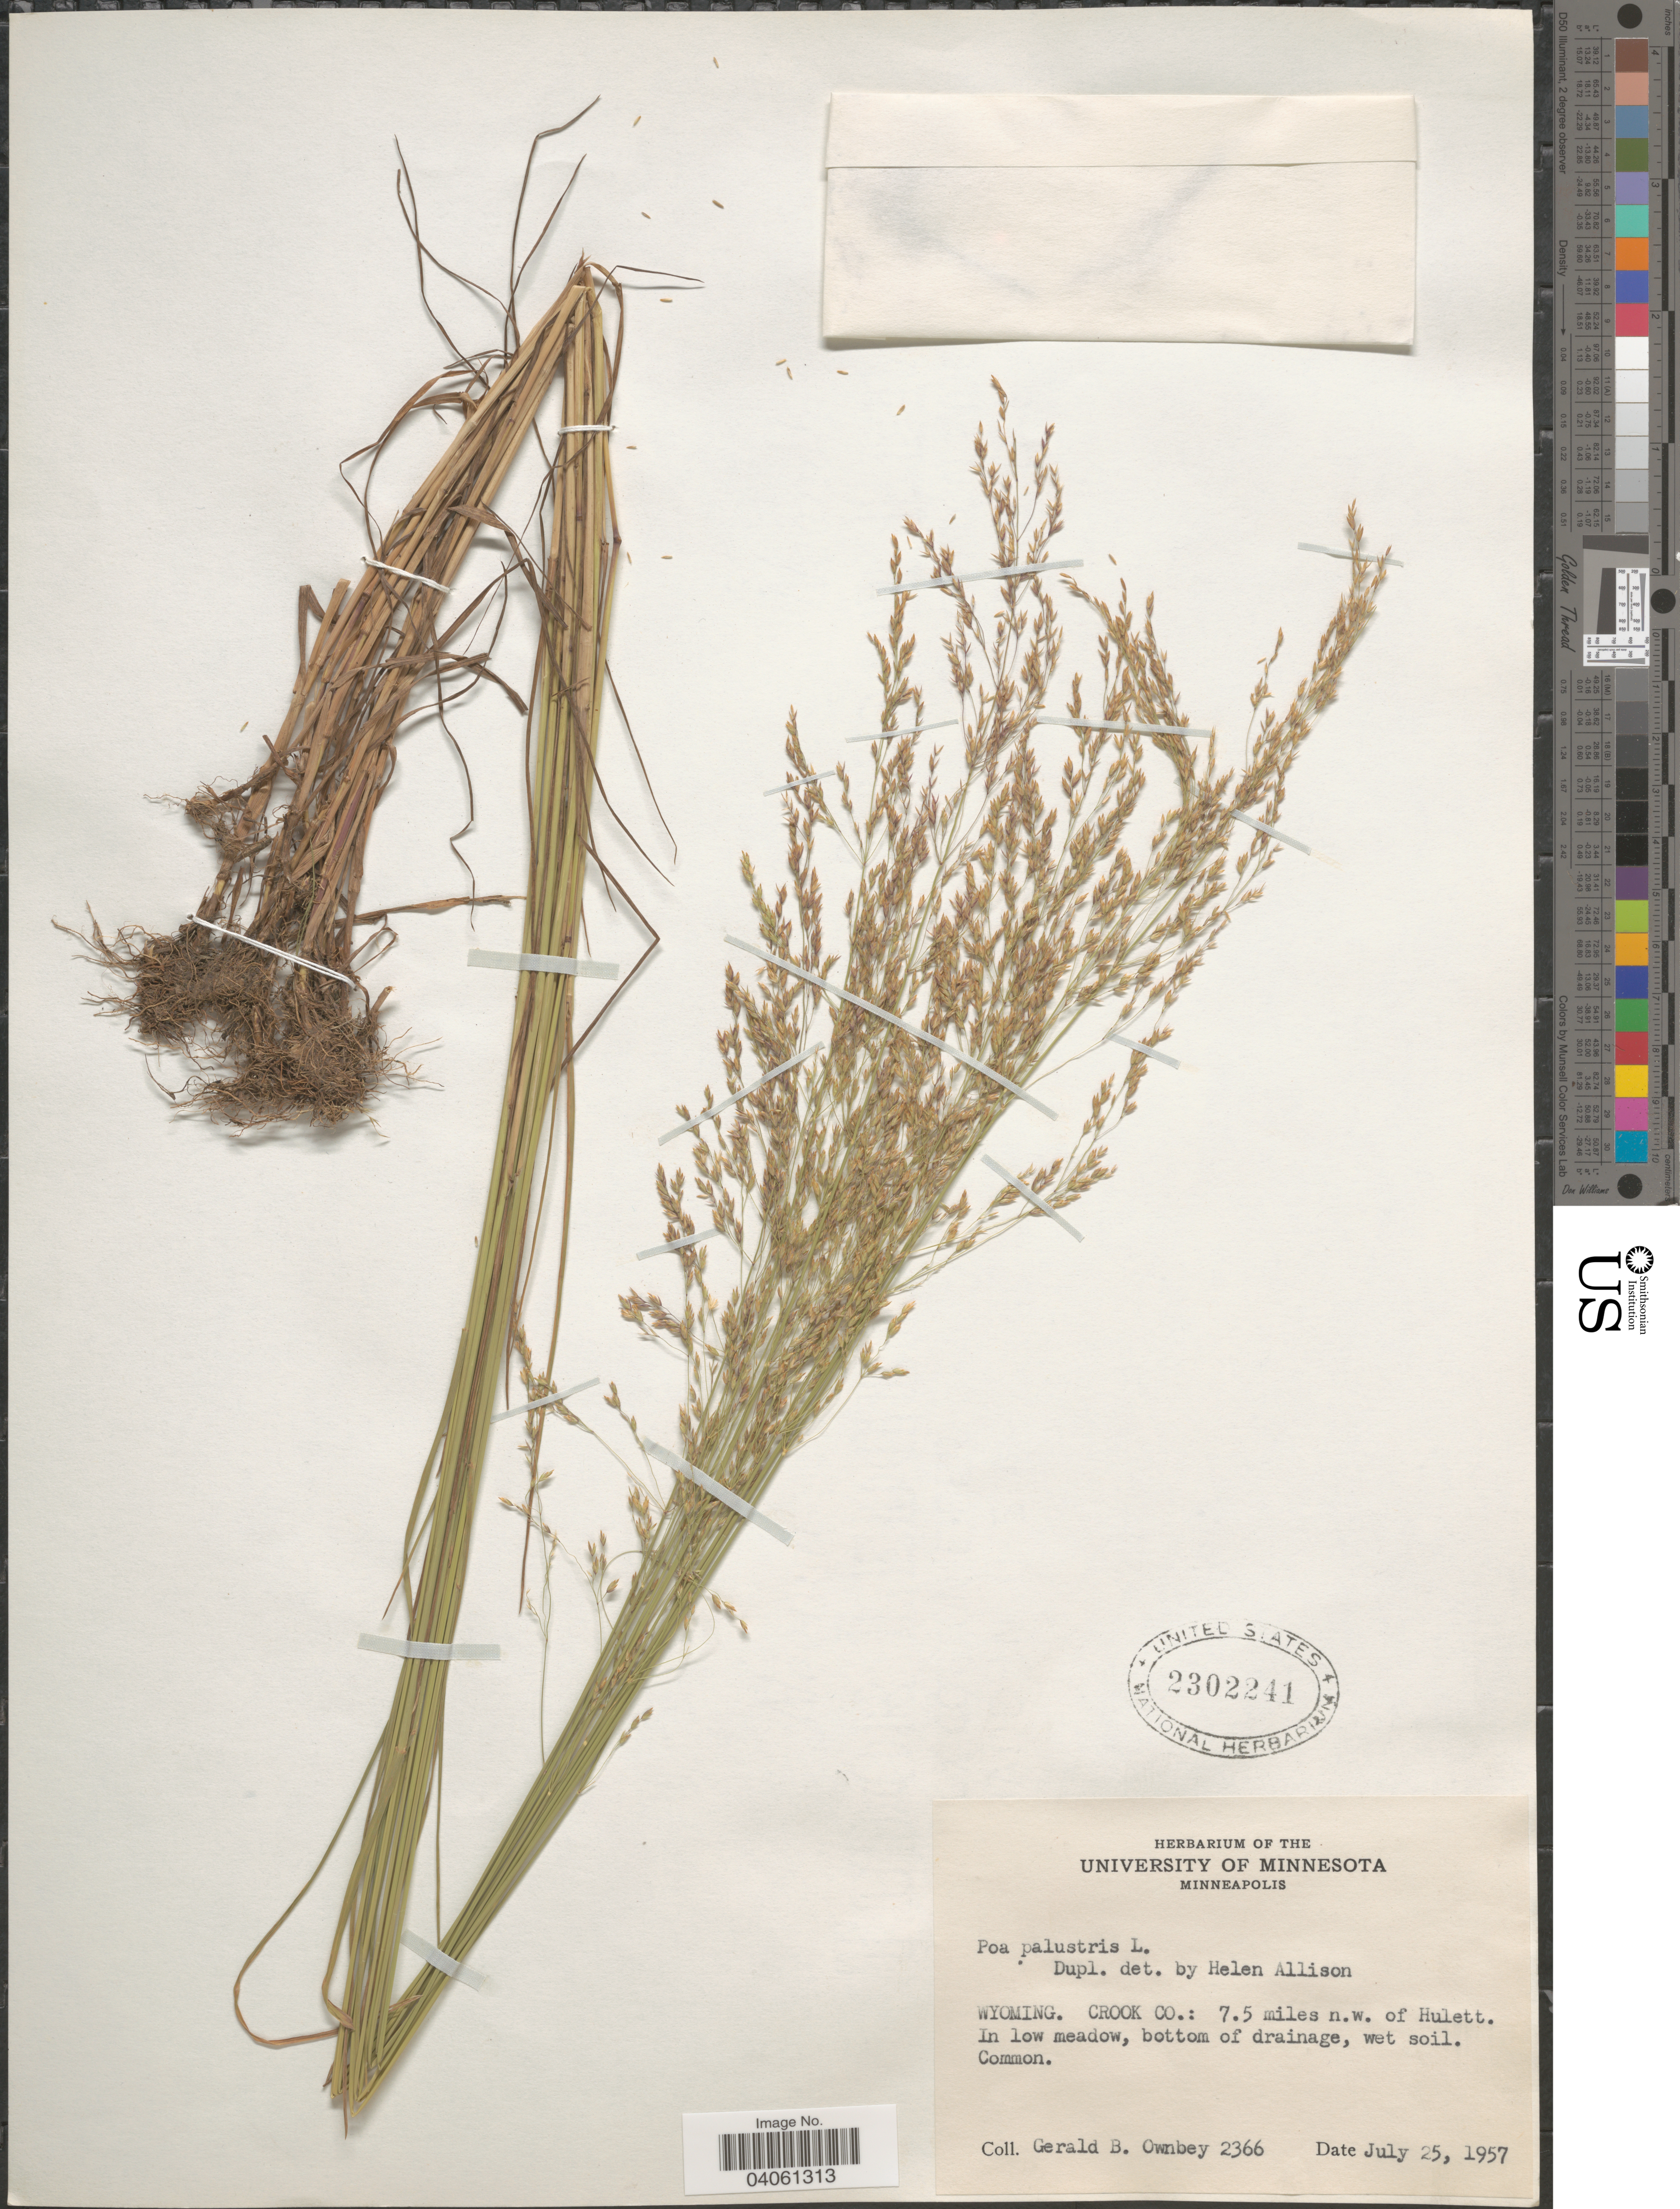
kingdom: Plantae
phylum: Tracheophyta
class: Liliopsida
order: Poales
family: Poaceae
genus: Poa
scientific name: Poa palustris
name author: L.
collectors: G. B. Ownbey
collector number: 2366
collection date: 1957-07-25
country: United States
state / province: Wyoming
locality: Crook Co.: 7.5 miles n.w. of Hulett. In low meadow, bottom of drainage, wet soil.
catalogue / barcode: US 2302241